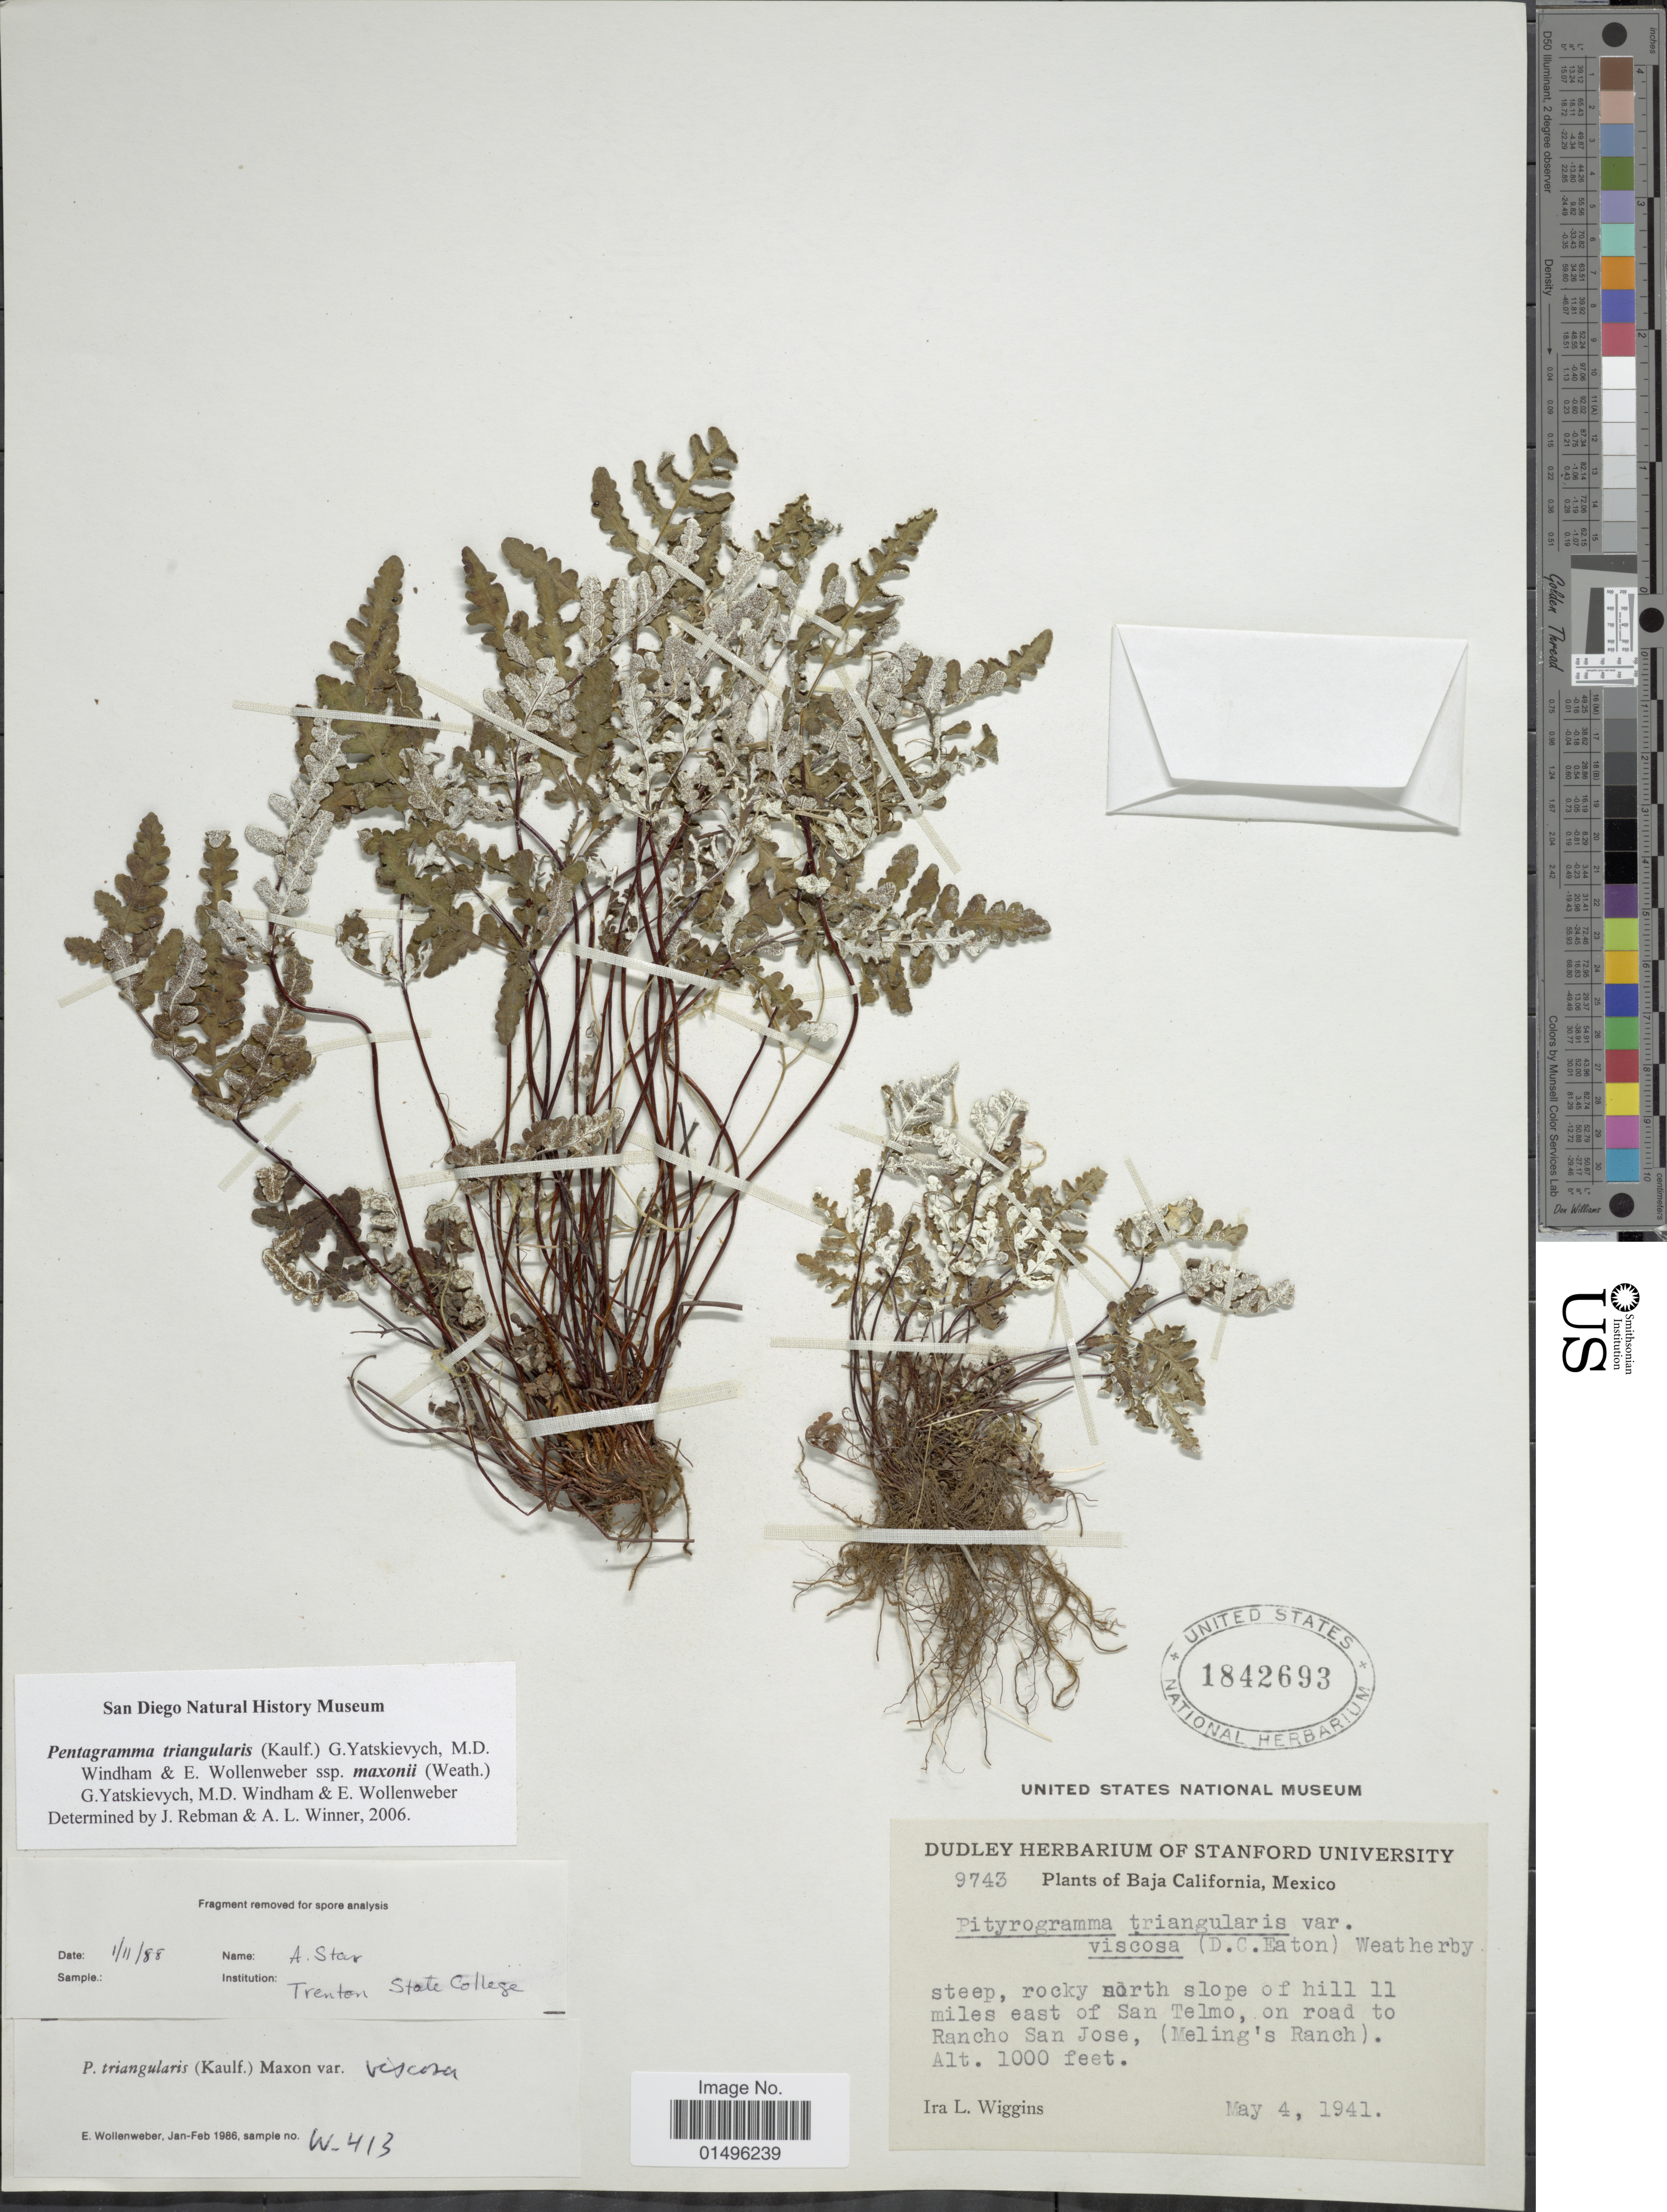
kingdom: Plantae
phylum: Tracheophyta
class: Polypodiopsida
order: Polypodiales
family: Pteridaceae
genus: Pentagramma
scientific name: Pentagramma glanduloviscida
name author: Schuettp. & Windham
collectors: I. L. Wiggins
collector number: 9743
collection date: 1941-05-04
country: Mexico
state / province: Baja California Norte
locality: Baja California, Mexico, steep, rocky north slope of hill 11 miles east of San Telmo, on road to Rancho San Jose (Meling's Ranch).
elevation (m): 305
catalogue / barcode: US 1842693